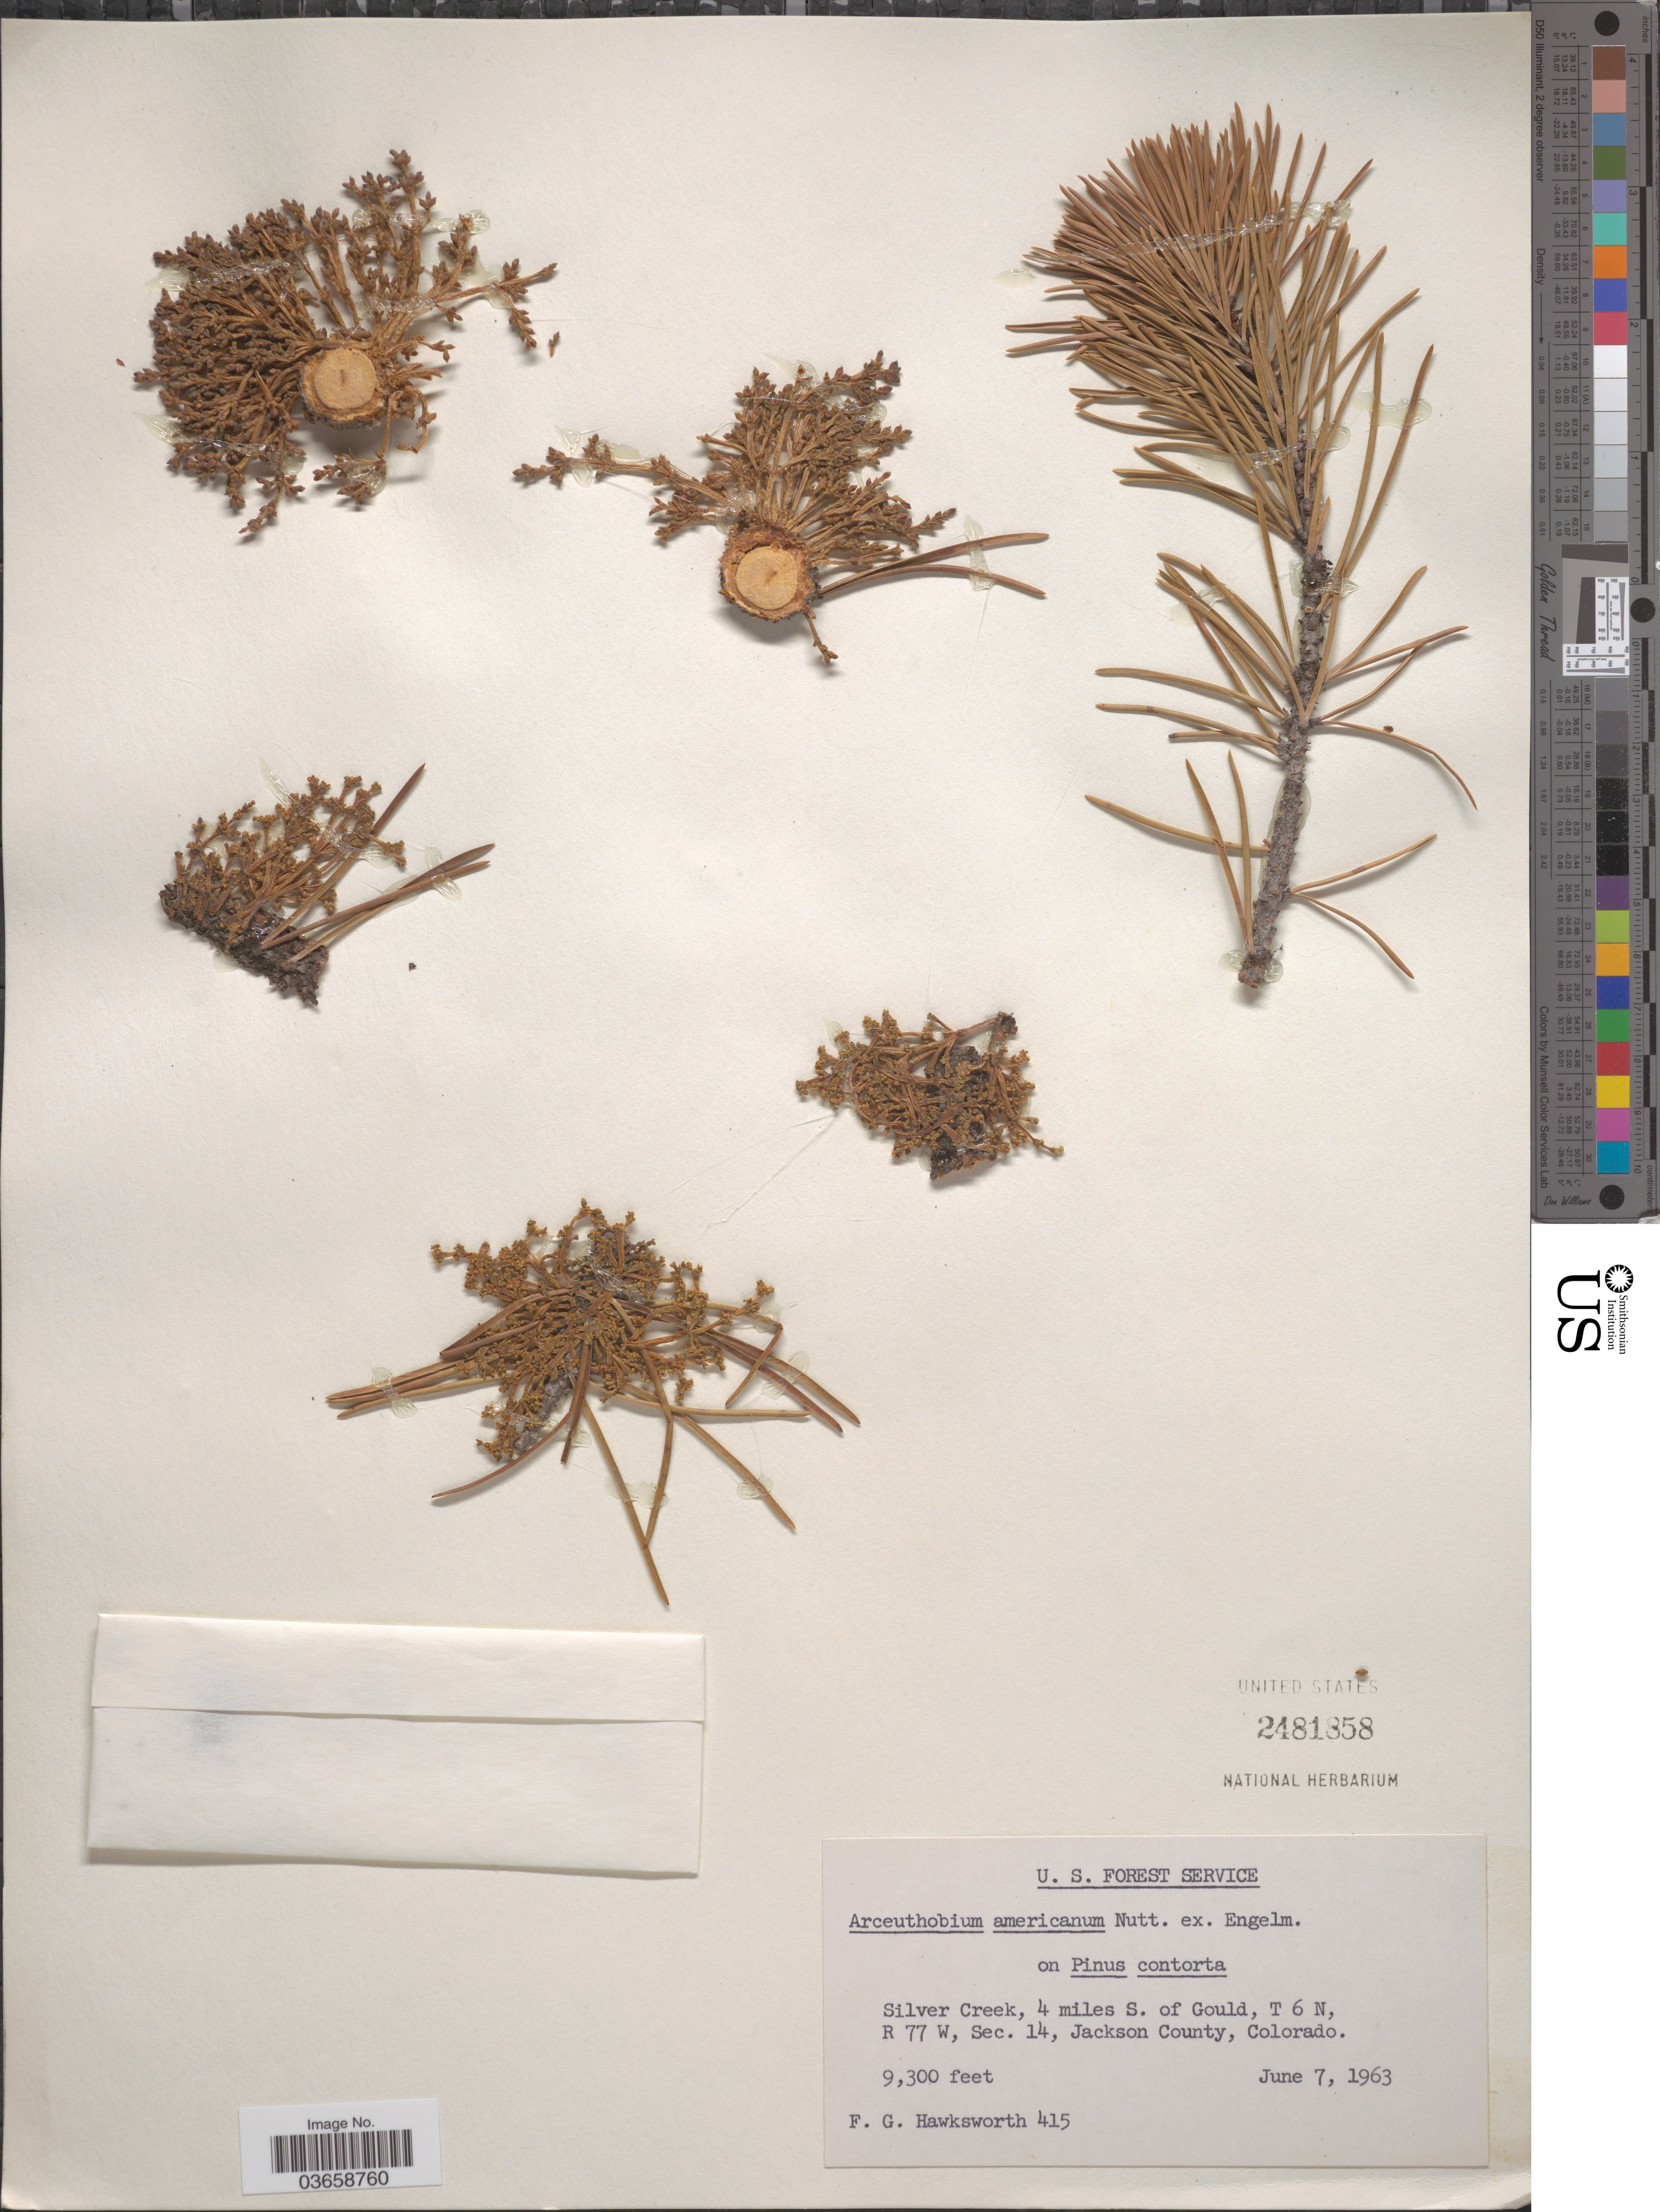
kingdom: Plantae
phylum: Tracheophyta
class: Magnoliopsida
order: Santalales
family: Viscaceae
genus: Arceuthobium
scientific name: Arceuthobium americanum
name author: Nutt. ex A. Gray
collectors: F. G. Hawksworth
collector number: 415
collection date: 1963-06-07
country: United States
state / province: Colorado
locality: Silver Creek, 4 miles S. of Gould, T 6 N, R 77 W, Sec. 14, Jackson County.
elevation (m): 2835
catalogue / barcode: US 2481858